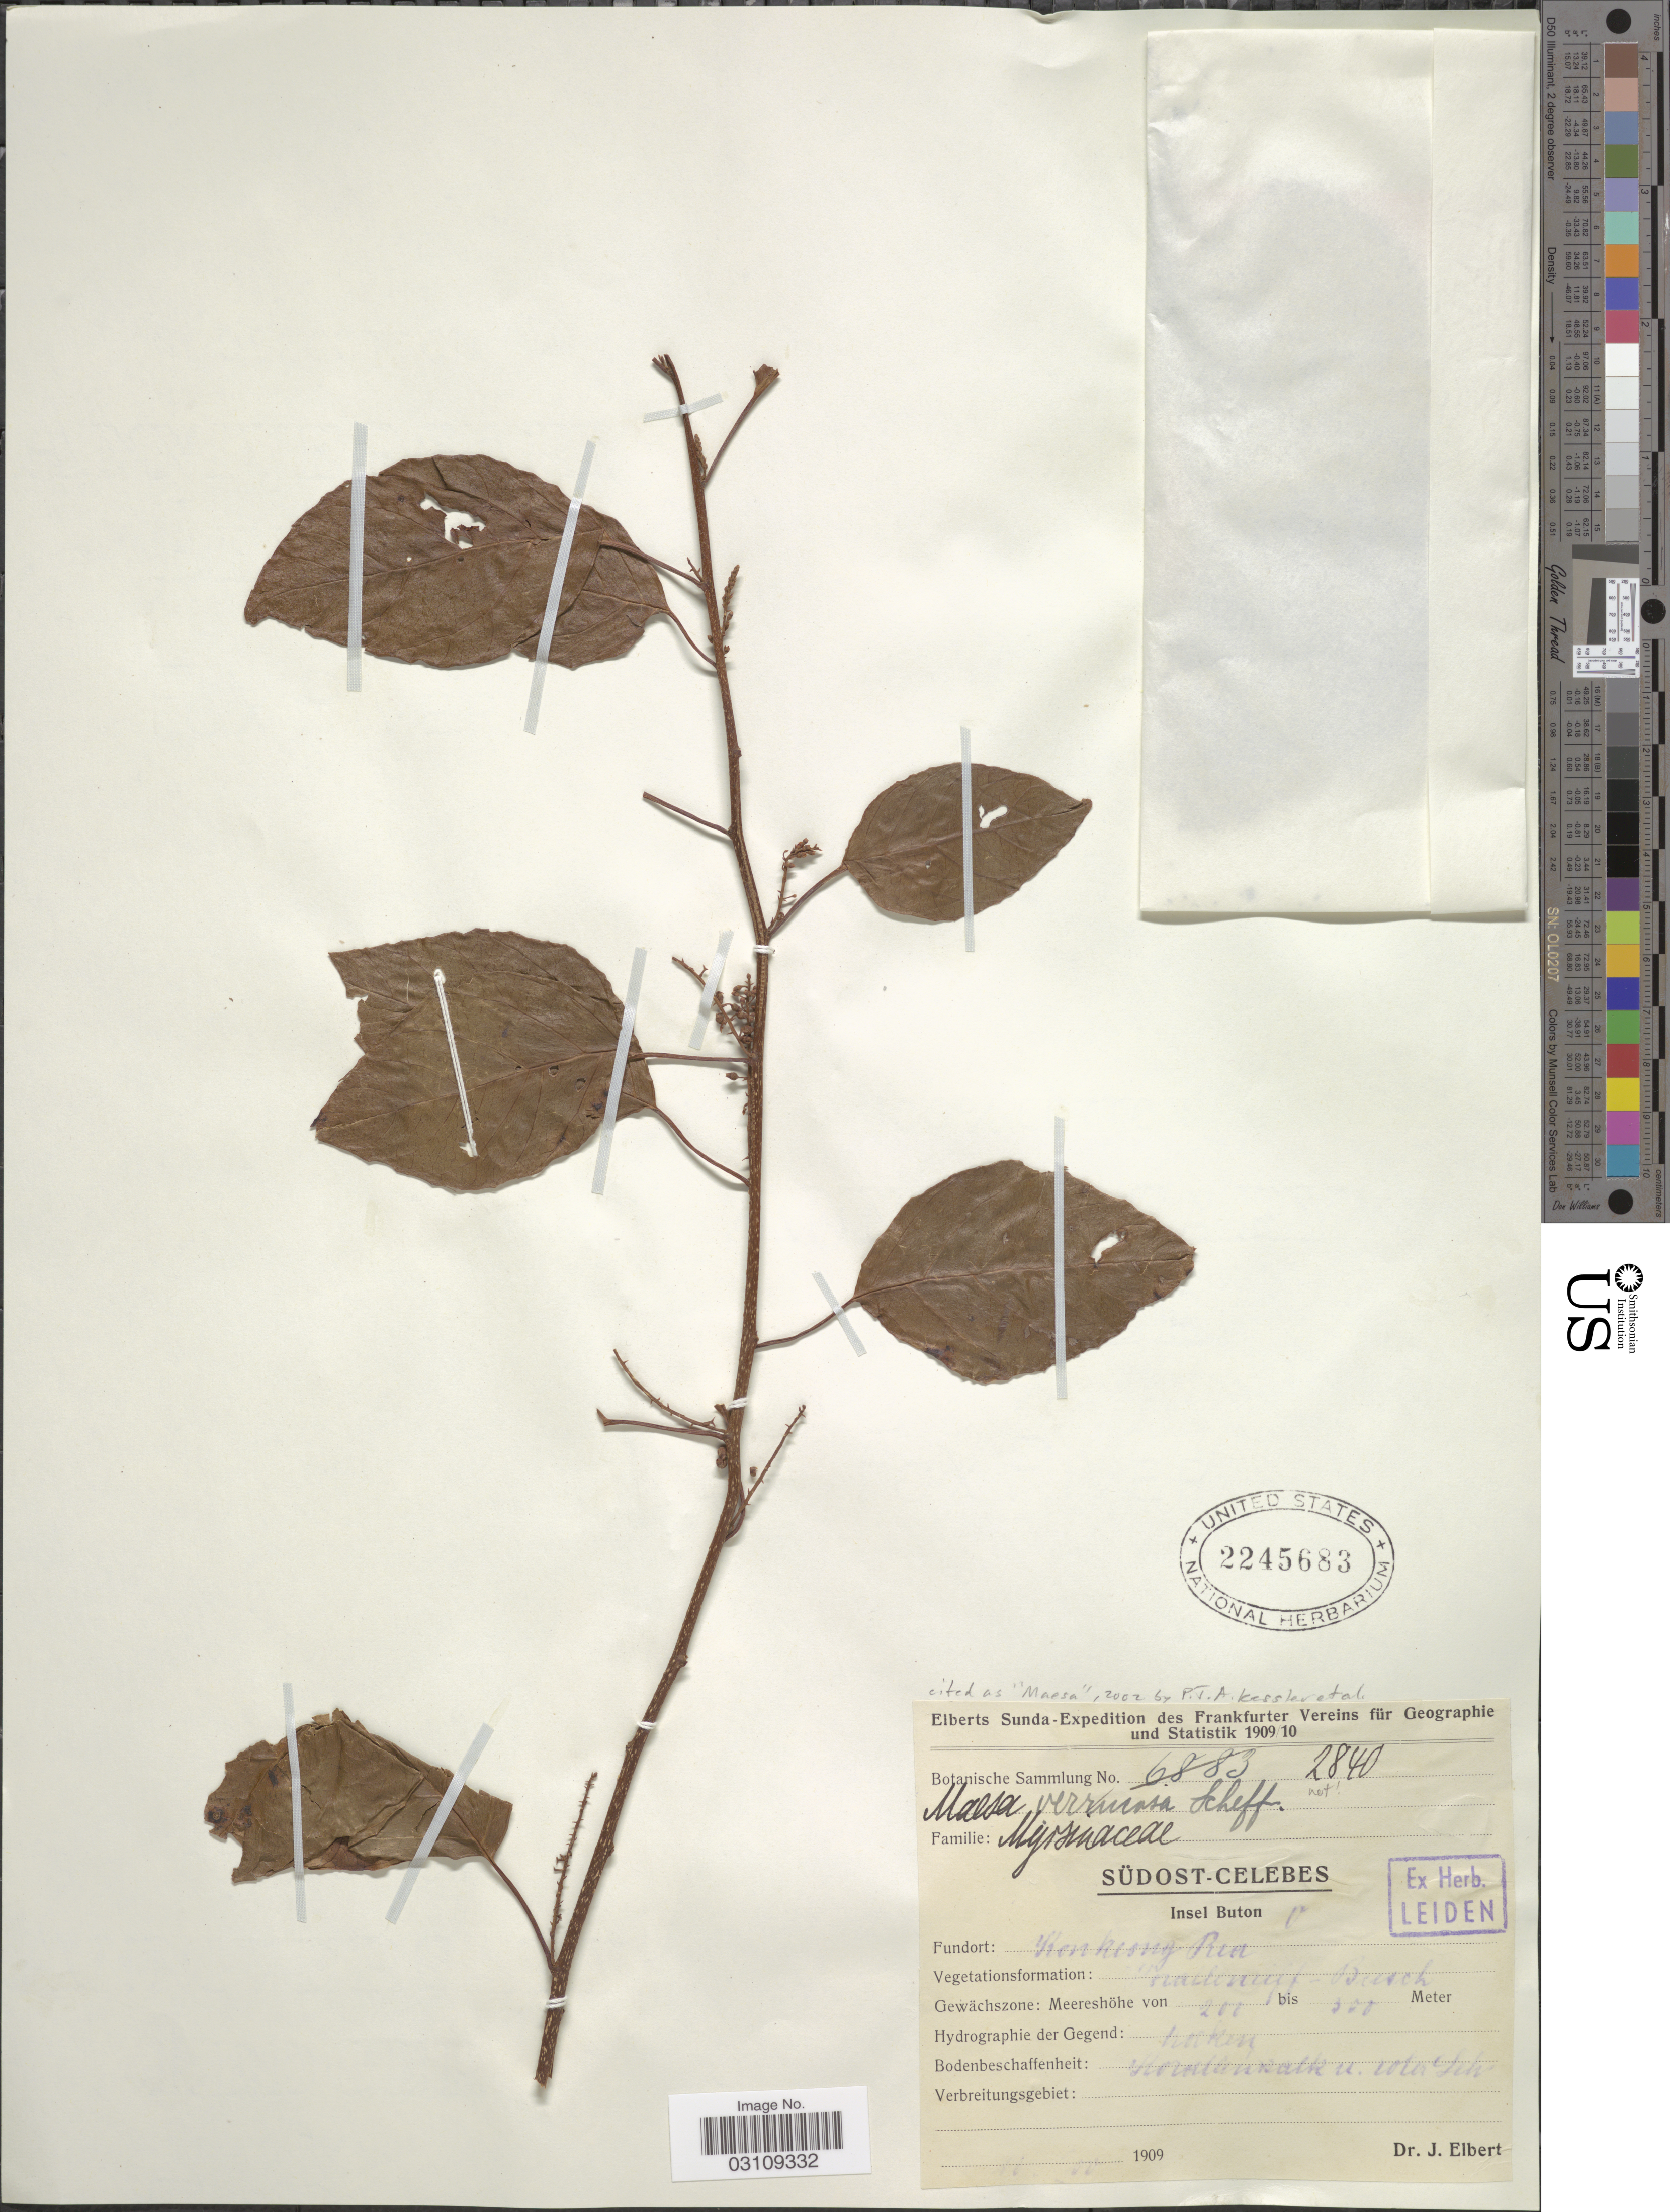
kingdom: Plantae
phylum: Tracheophyta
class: Magnoliopsida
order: Ericales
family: Primulaceae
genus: Maesa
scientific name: Maesa sp.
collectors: J. Elbert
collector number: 2840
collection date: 1909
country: Indonesia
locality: Südost-Celebes. Insel Buton. Konkeong Rea. [interpreted]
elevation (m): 300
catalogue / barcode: US 2245683